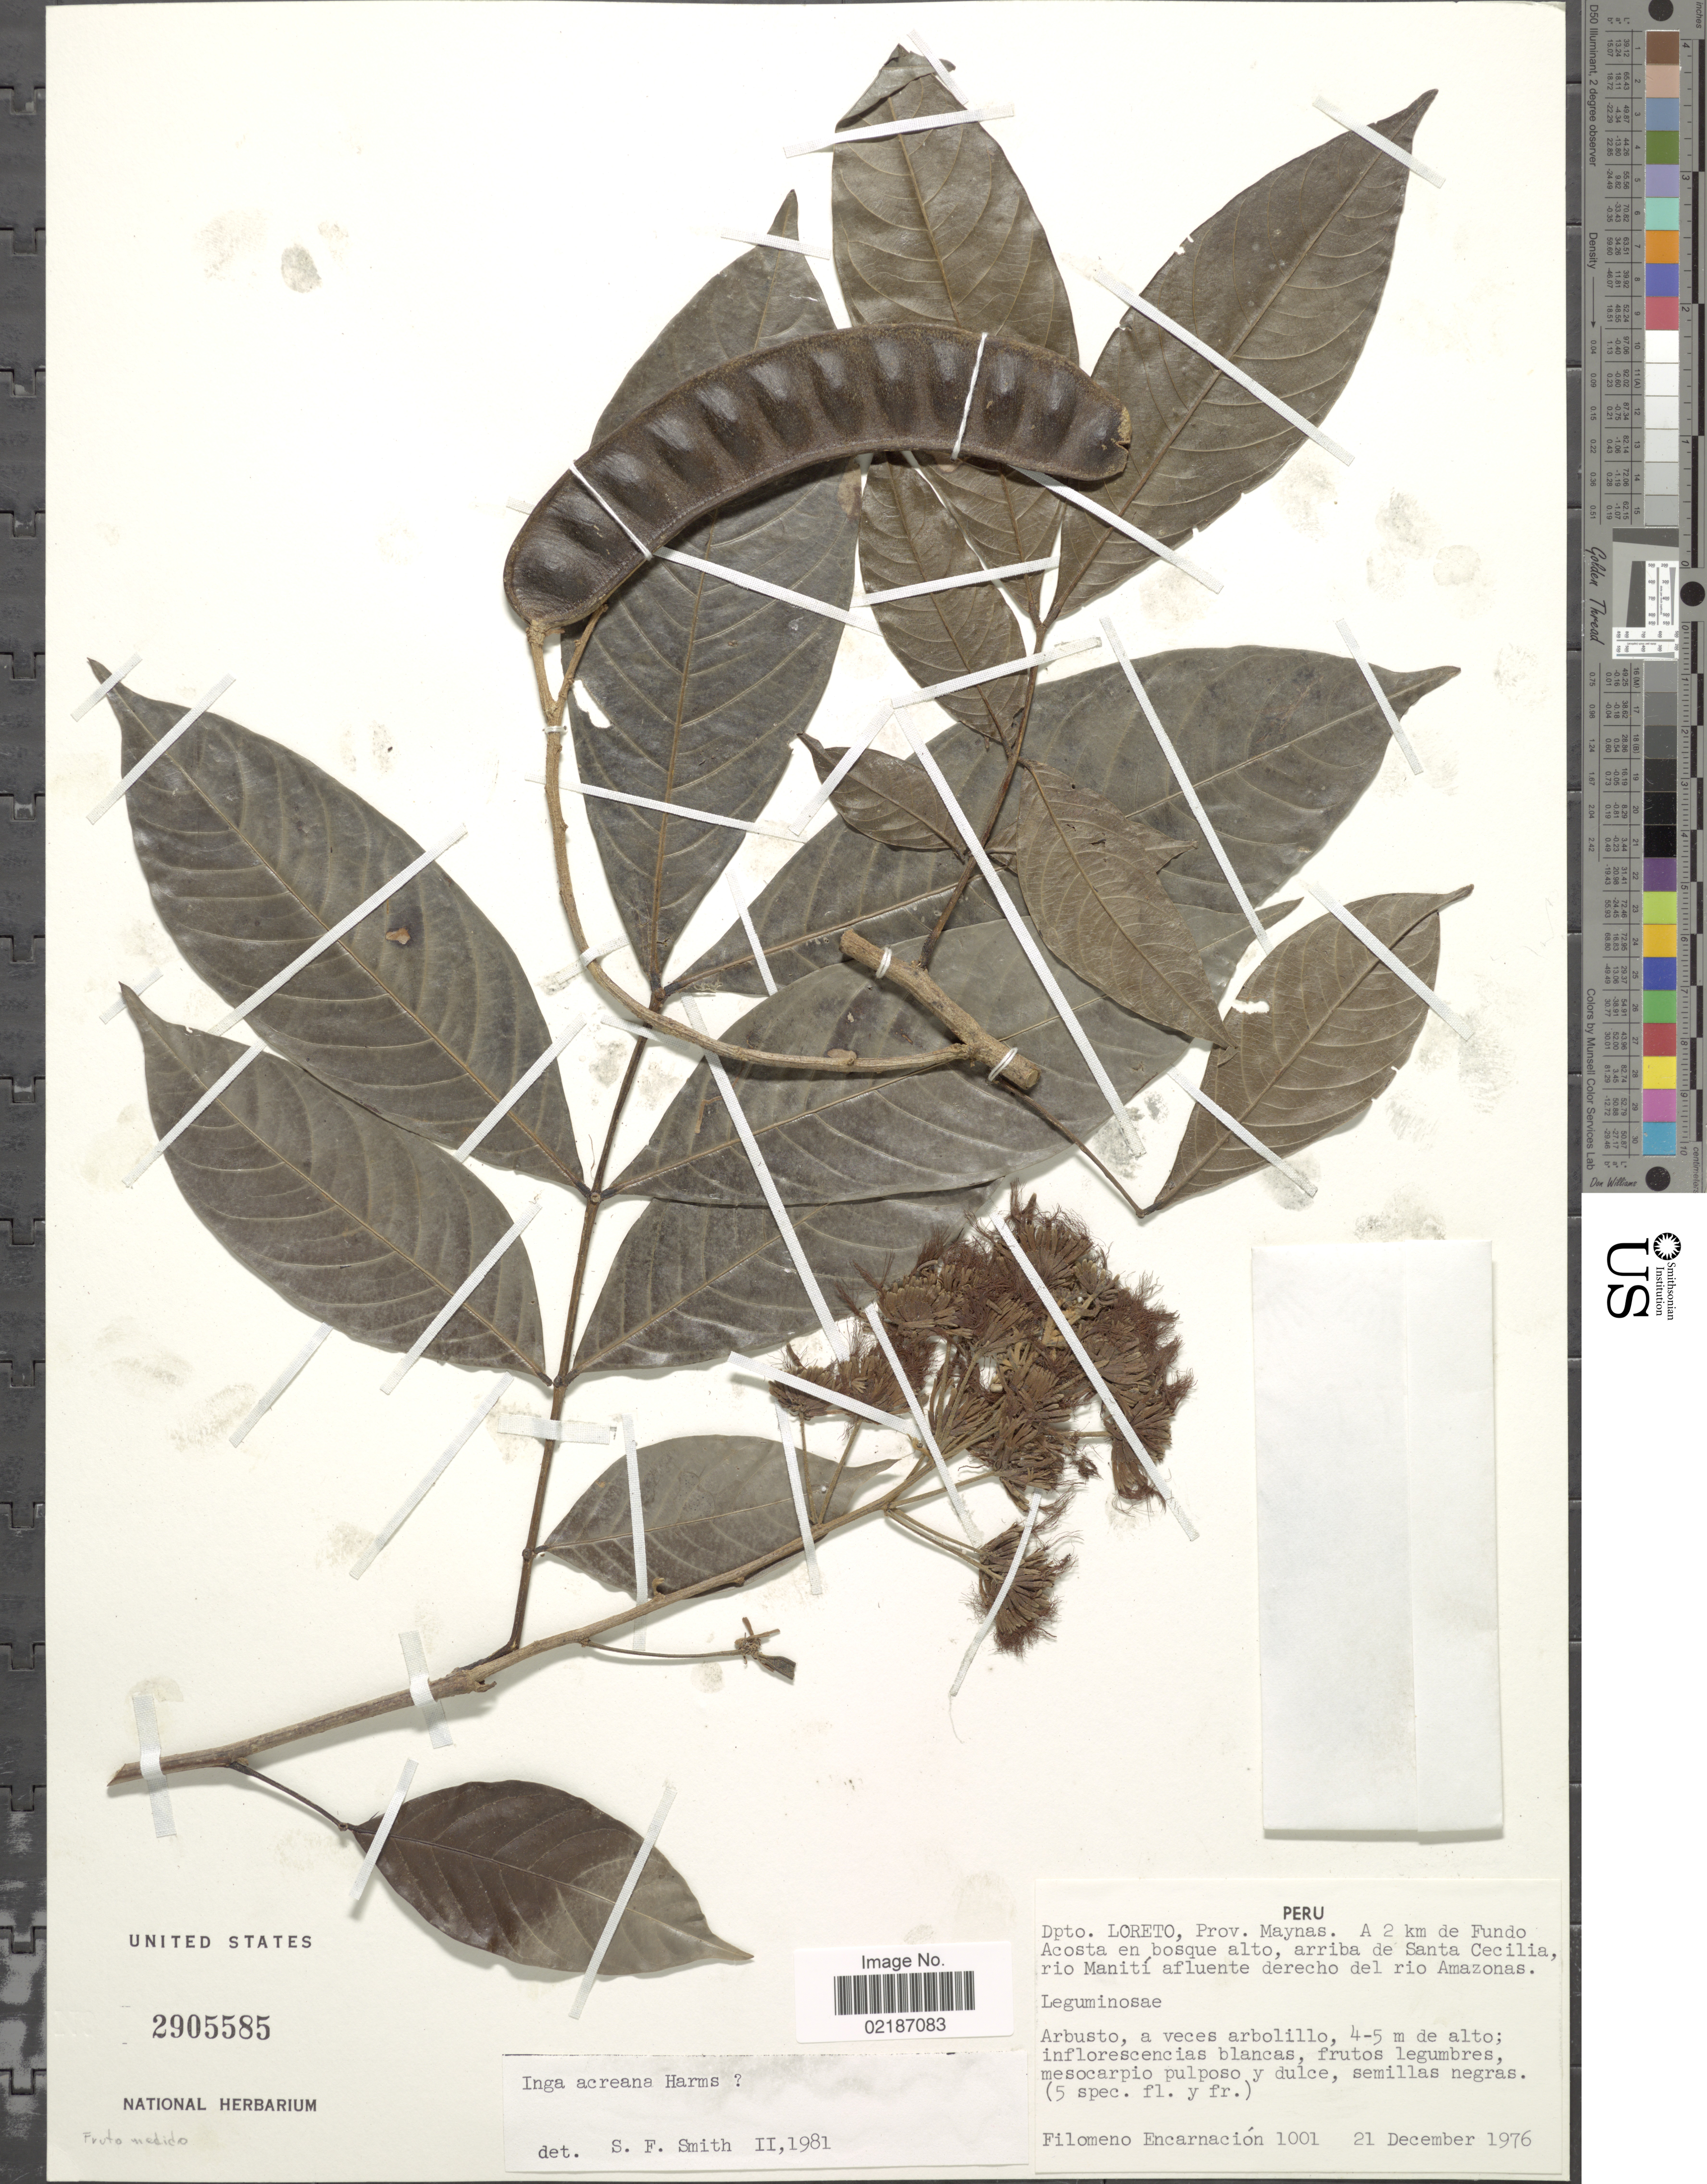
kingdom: Plantae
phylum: Tracheophyta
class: Magnoliopsida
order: Fabales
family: Fabaceae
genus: Inga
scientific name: Inga acreana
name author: Harms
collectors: F. Encarnación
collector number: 1001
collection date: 1976-12-21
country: Peru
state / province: Loreto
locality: Prov. Maynas, A 2 km de Fundo Acosta en bosque alto, arriba de Santa Cecilia, rio Manití afluente derecho del rio Amazonas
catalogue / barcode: US 2905585